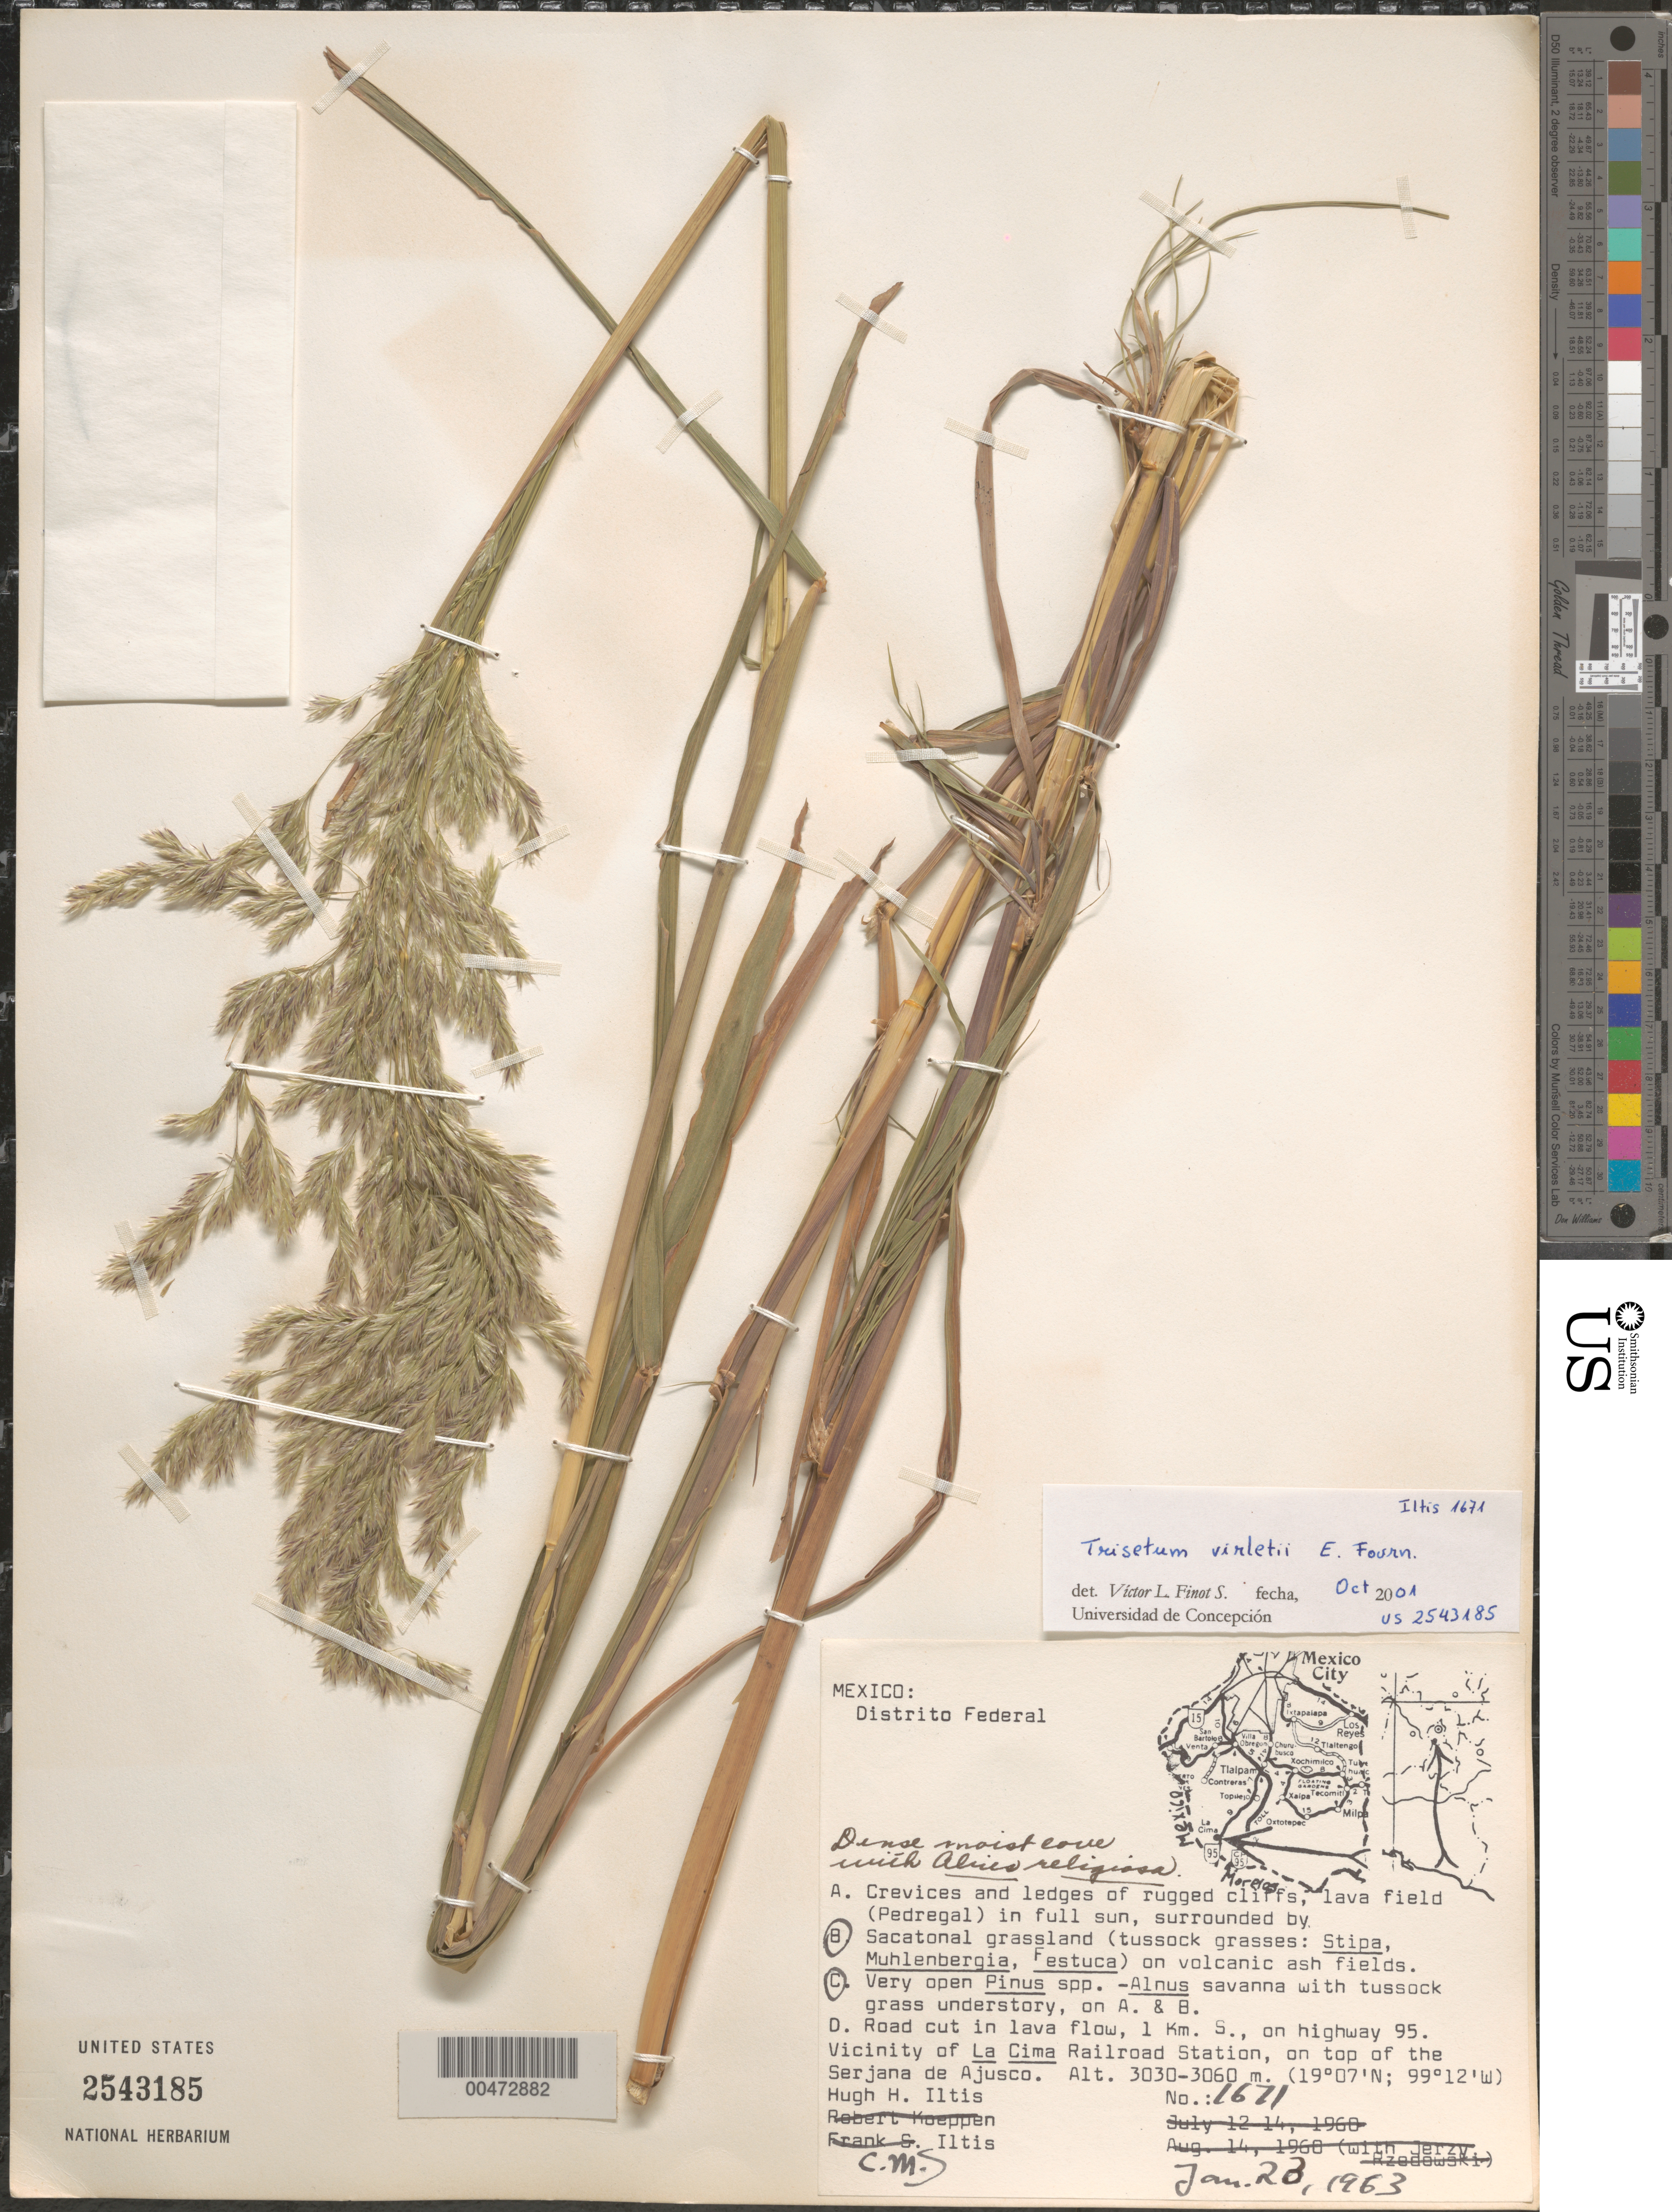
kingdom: Plantae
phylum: Tracheophyta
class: Liliopsida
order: Poales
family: Poaceae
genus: Peyritschia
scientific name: Peyritschia virletii ined.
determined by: Poaceae Reorganization Project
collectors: H. H. Iltis & C. M Iltis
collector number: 1671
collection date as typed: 23 Jan 1963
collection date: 1963-01-23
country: Mexico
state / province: Distrito Federal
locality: On Hwy 95, vicinity of La Cima Railroad Station, on top of the Serjana de Ajusco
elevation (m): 3030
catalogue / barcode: US 2543185